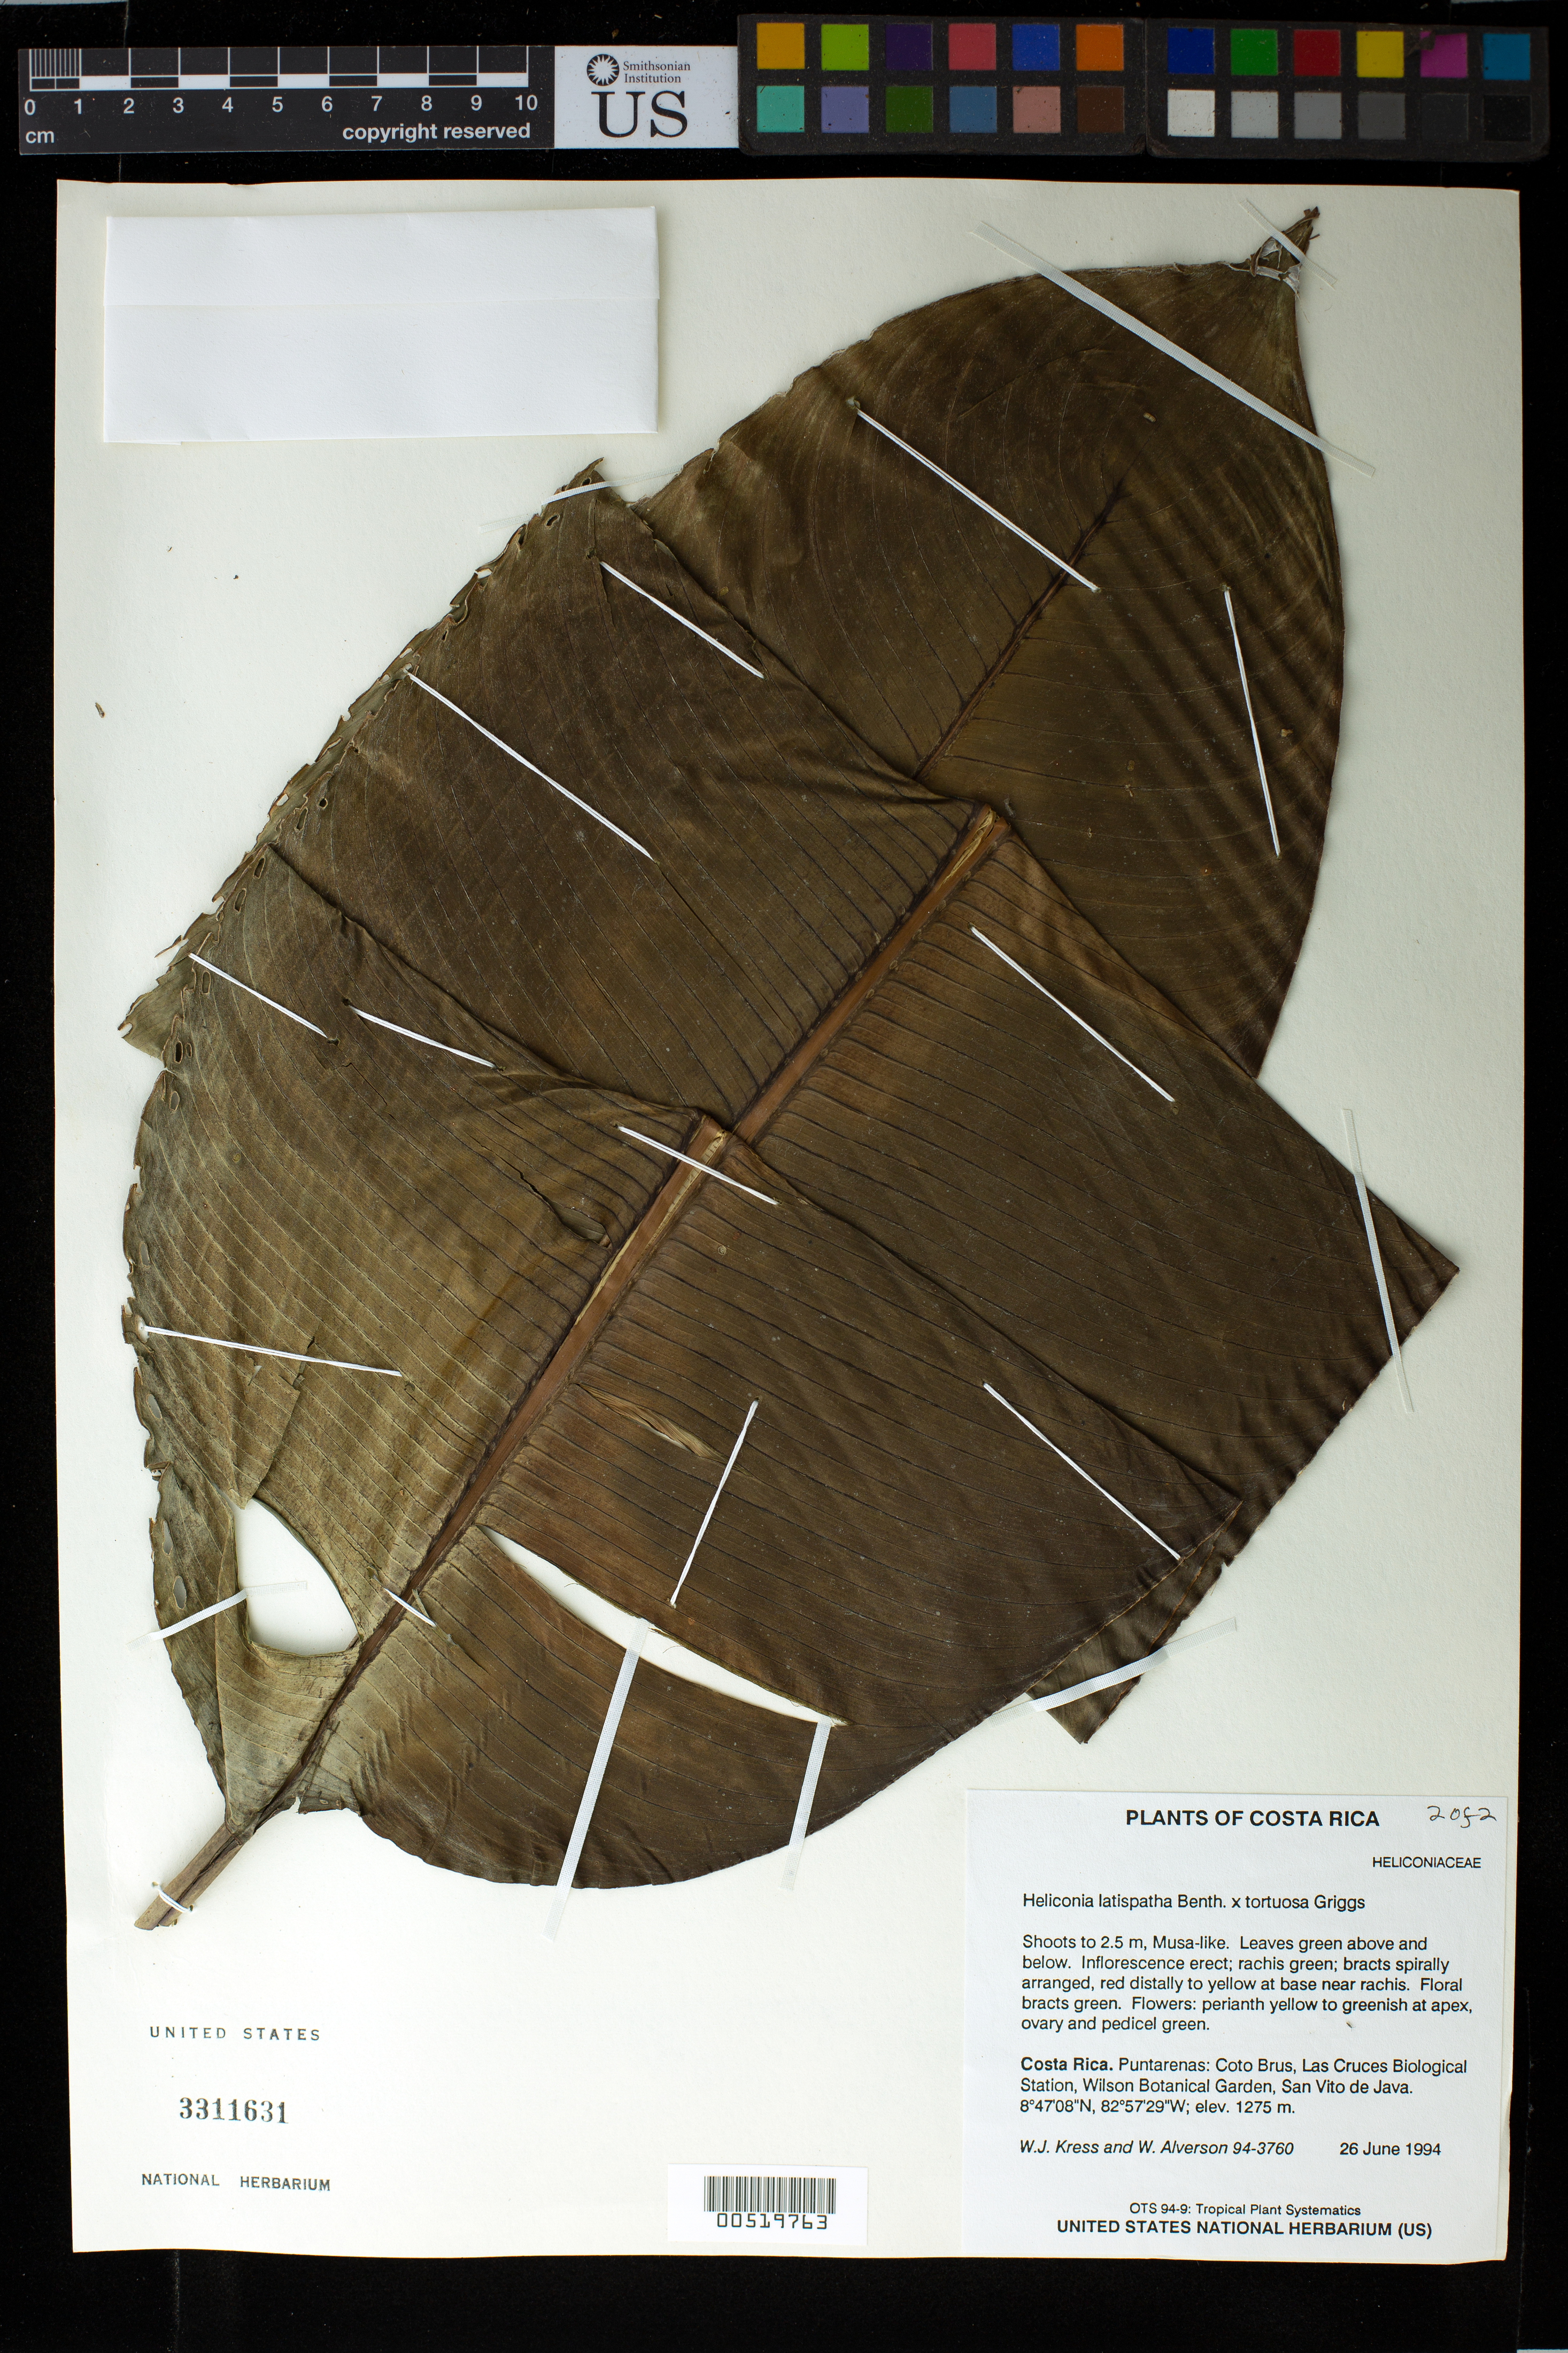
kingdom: Plantae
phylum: Tracheophyta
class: Liliopsida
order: Zingiberales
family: Heliconiaceae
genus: Heliconia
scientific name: Heliconia latispatha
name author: Benth.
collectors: W. J. Kress & W. S. Alverson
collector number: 94-3760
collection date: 1994-06-26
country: Costa Rica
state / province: Puntarenas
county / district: Coto Brus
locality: Las Cruces Biological Station, Wilson Botanical Garden, San Vito de Java.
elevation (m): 1275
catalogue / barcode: US 3311631